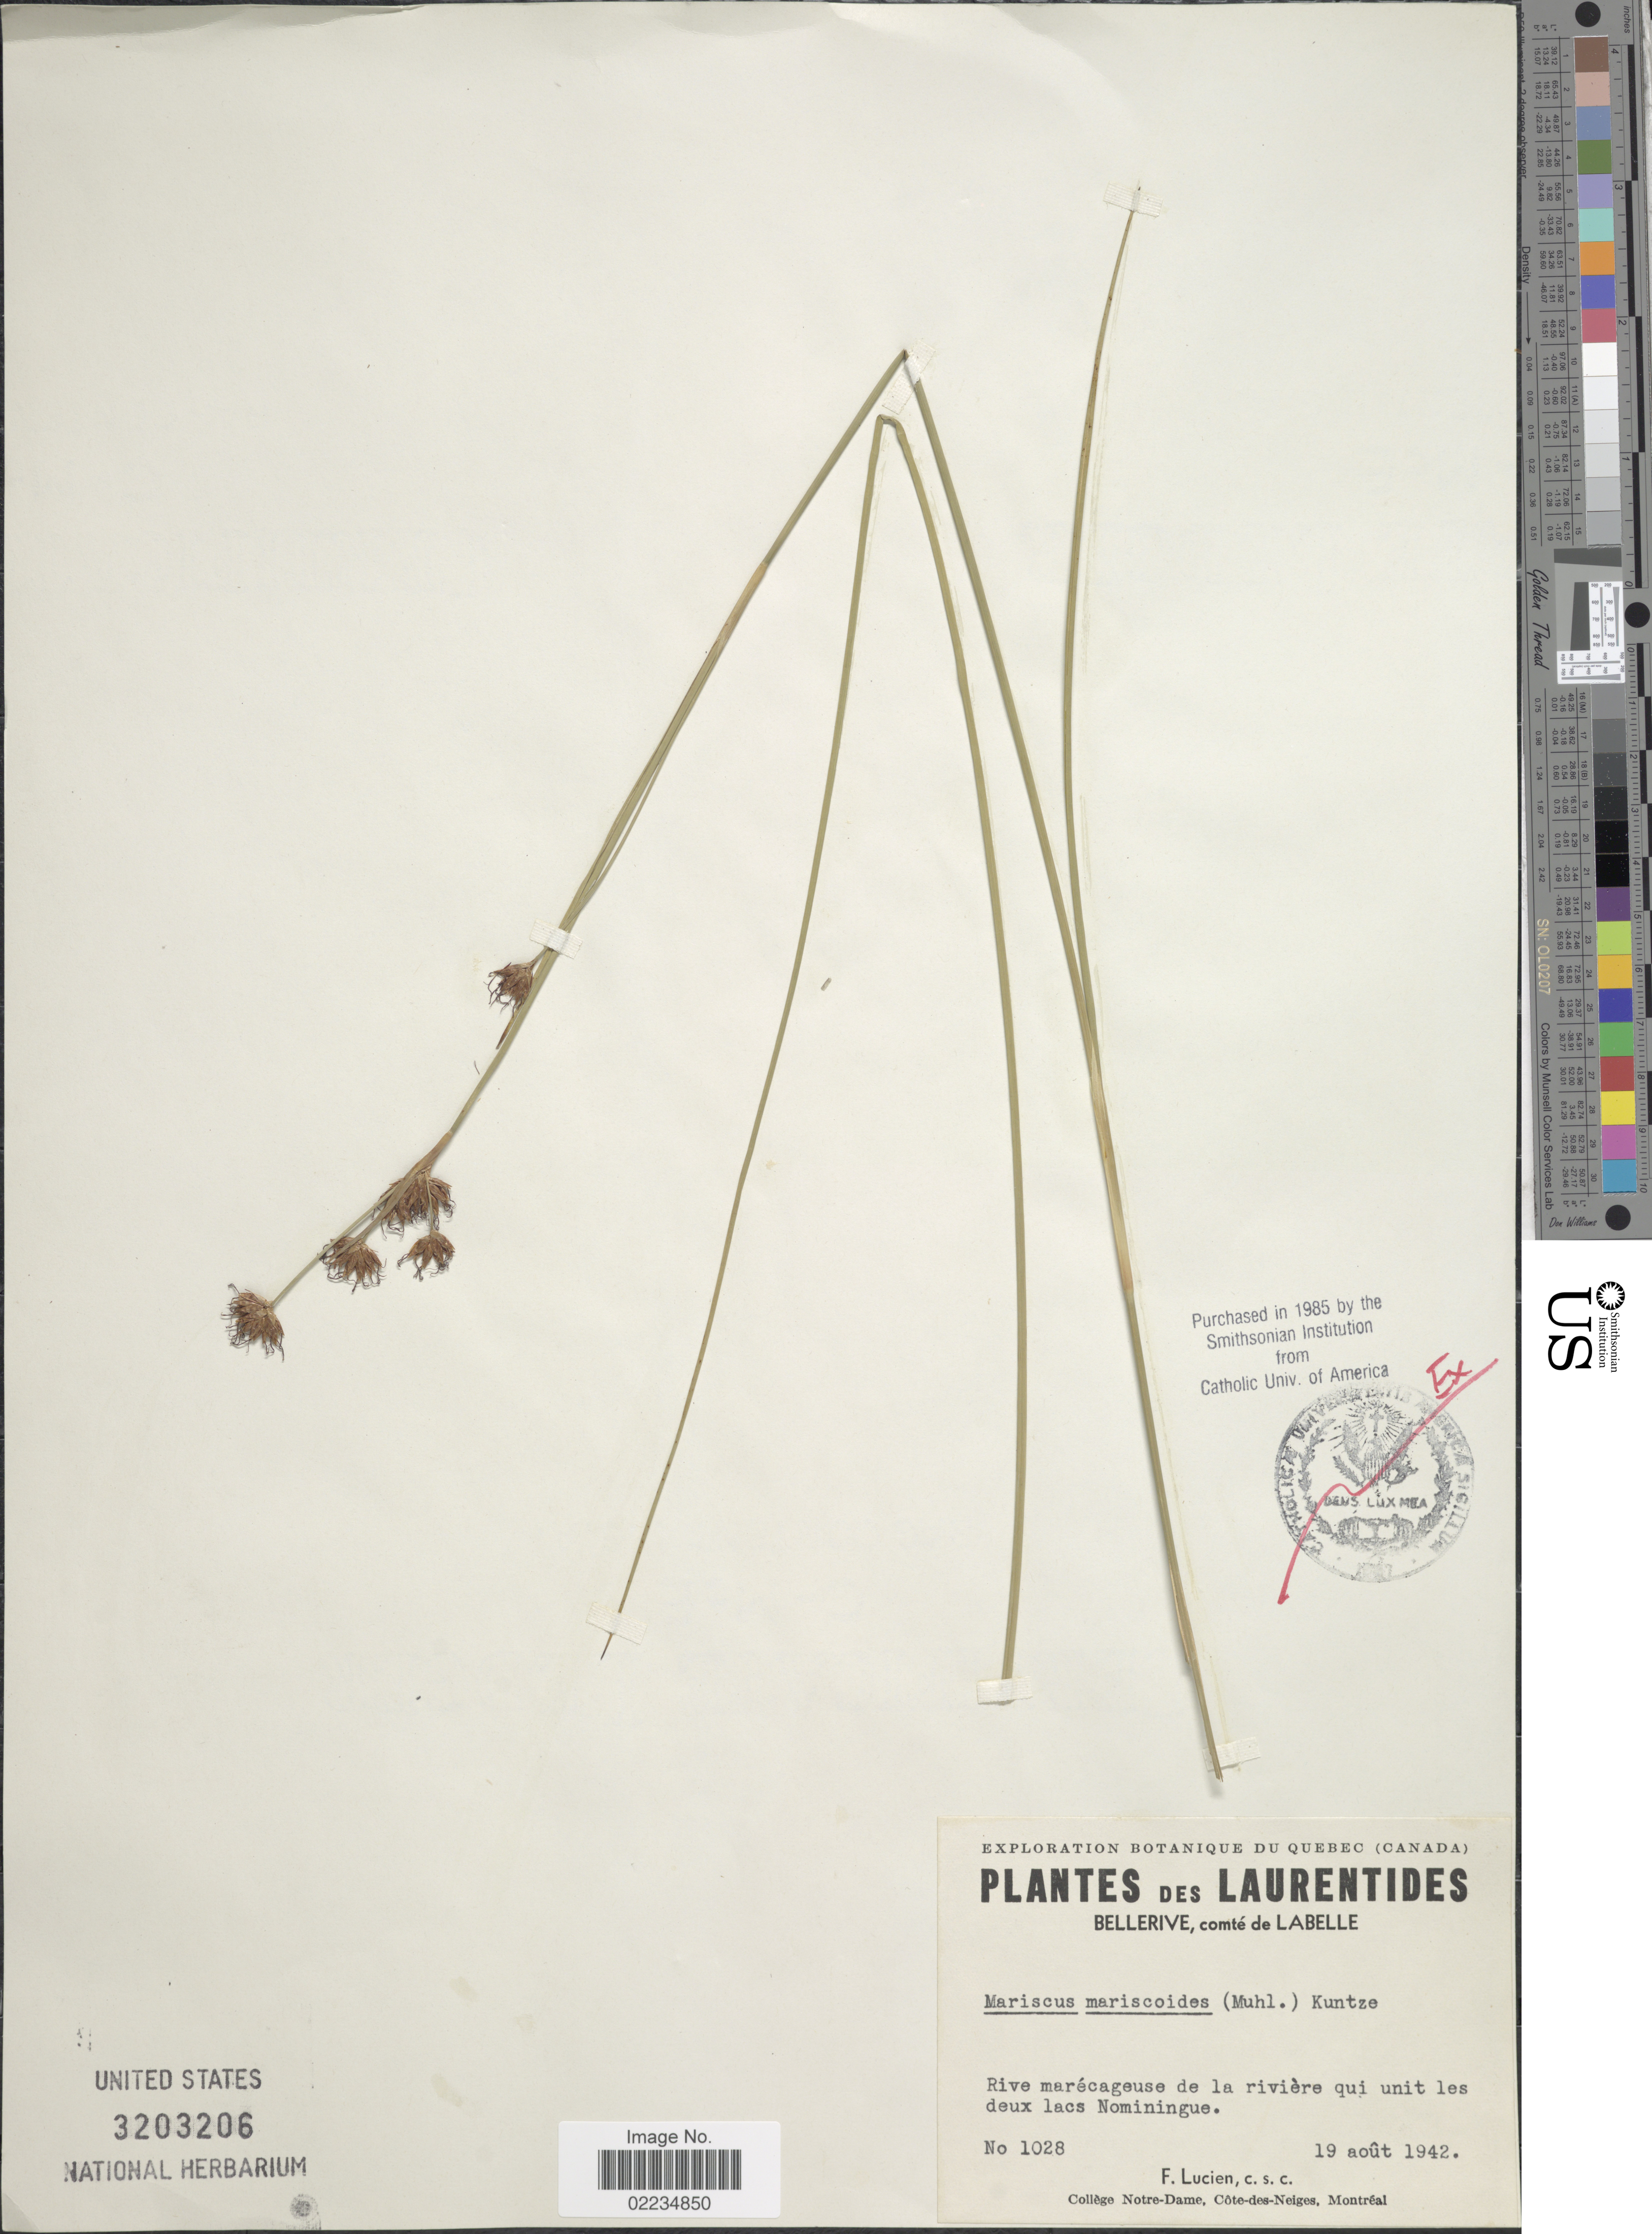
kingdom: Plantae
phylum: Tracheophyta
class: Liliopsida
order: Poales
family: Cyperaceae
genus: Cladium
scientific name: Cladium mariscoides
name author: (Muhl.) Torr.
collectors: F. Lucien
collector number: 1028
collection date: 1942-08-19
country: Canada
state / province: Quebec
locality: Des Laurentides, Bellerive, comte de Labelle, Rive marecageuse de la riviere qui unit les deuz lacs Nominingue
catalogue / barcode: US 3203206